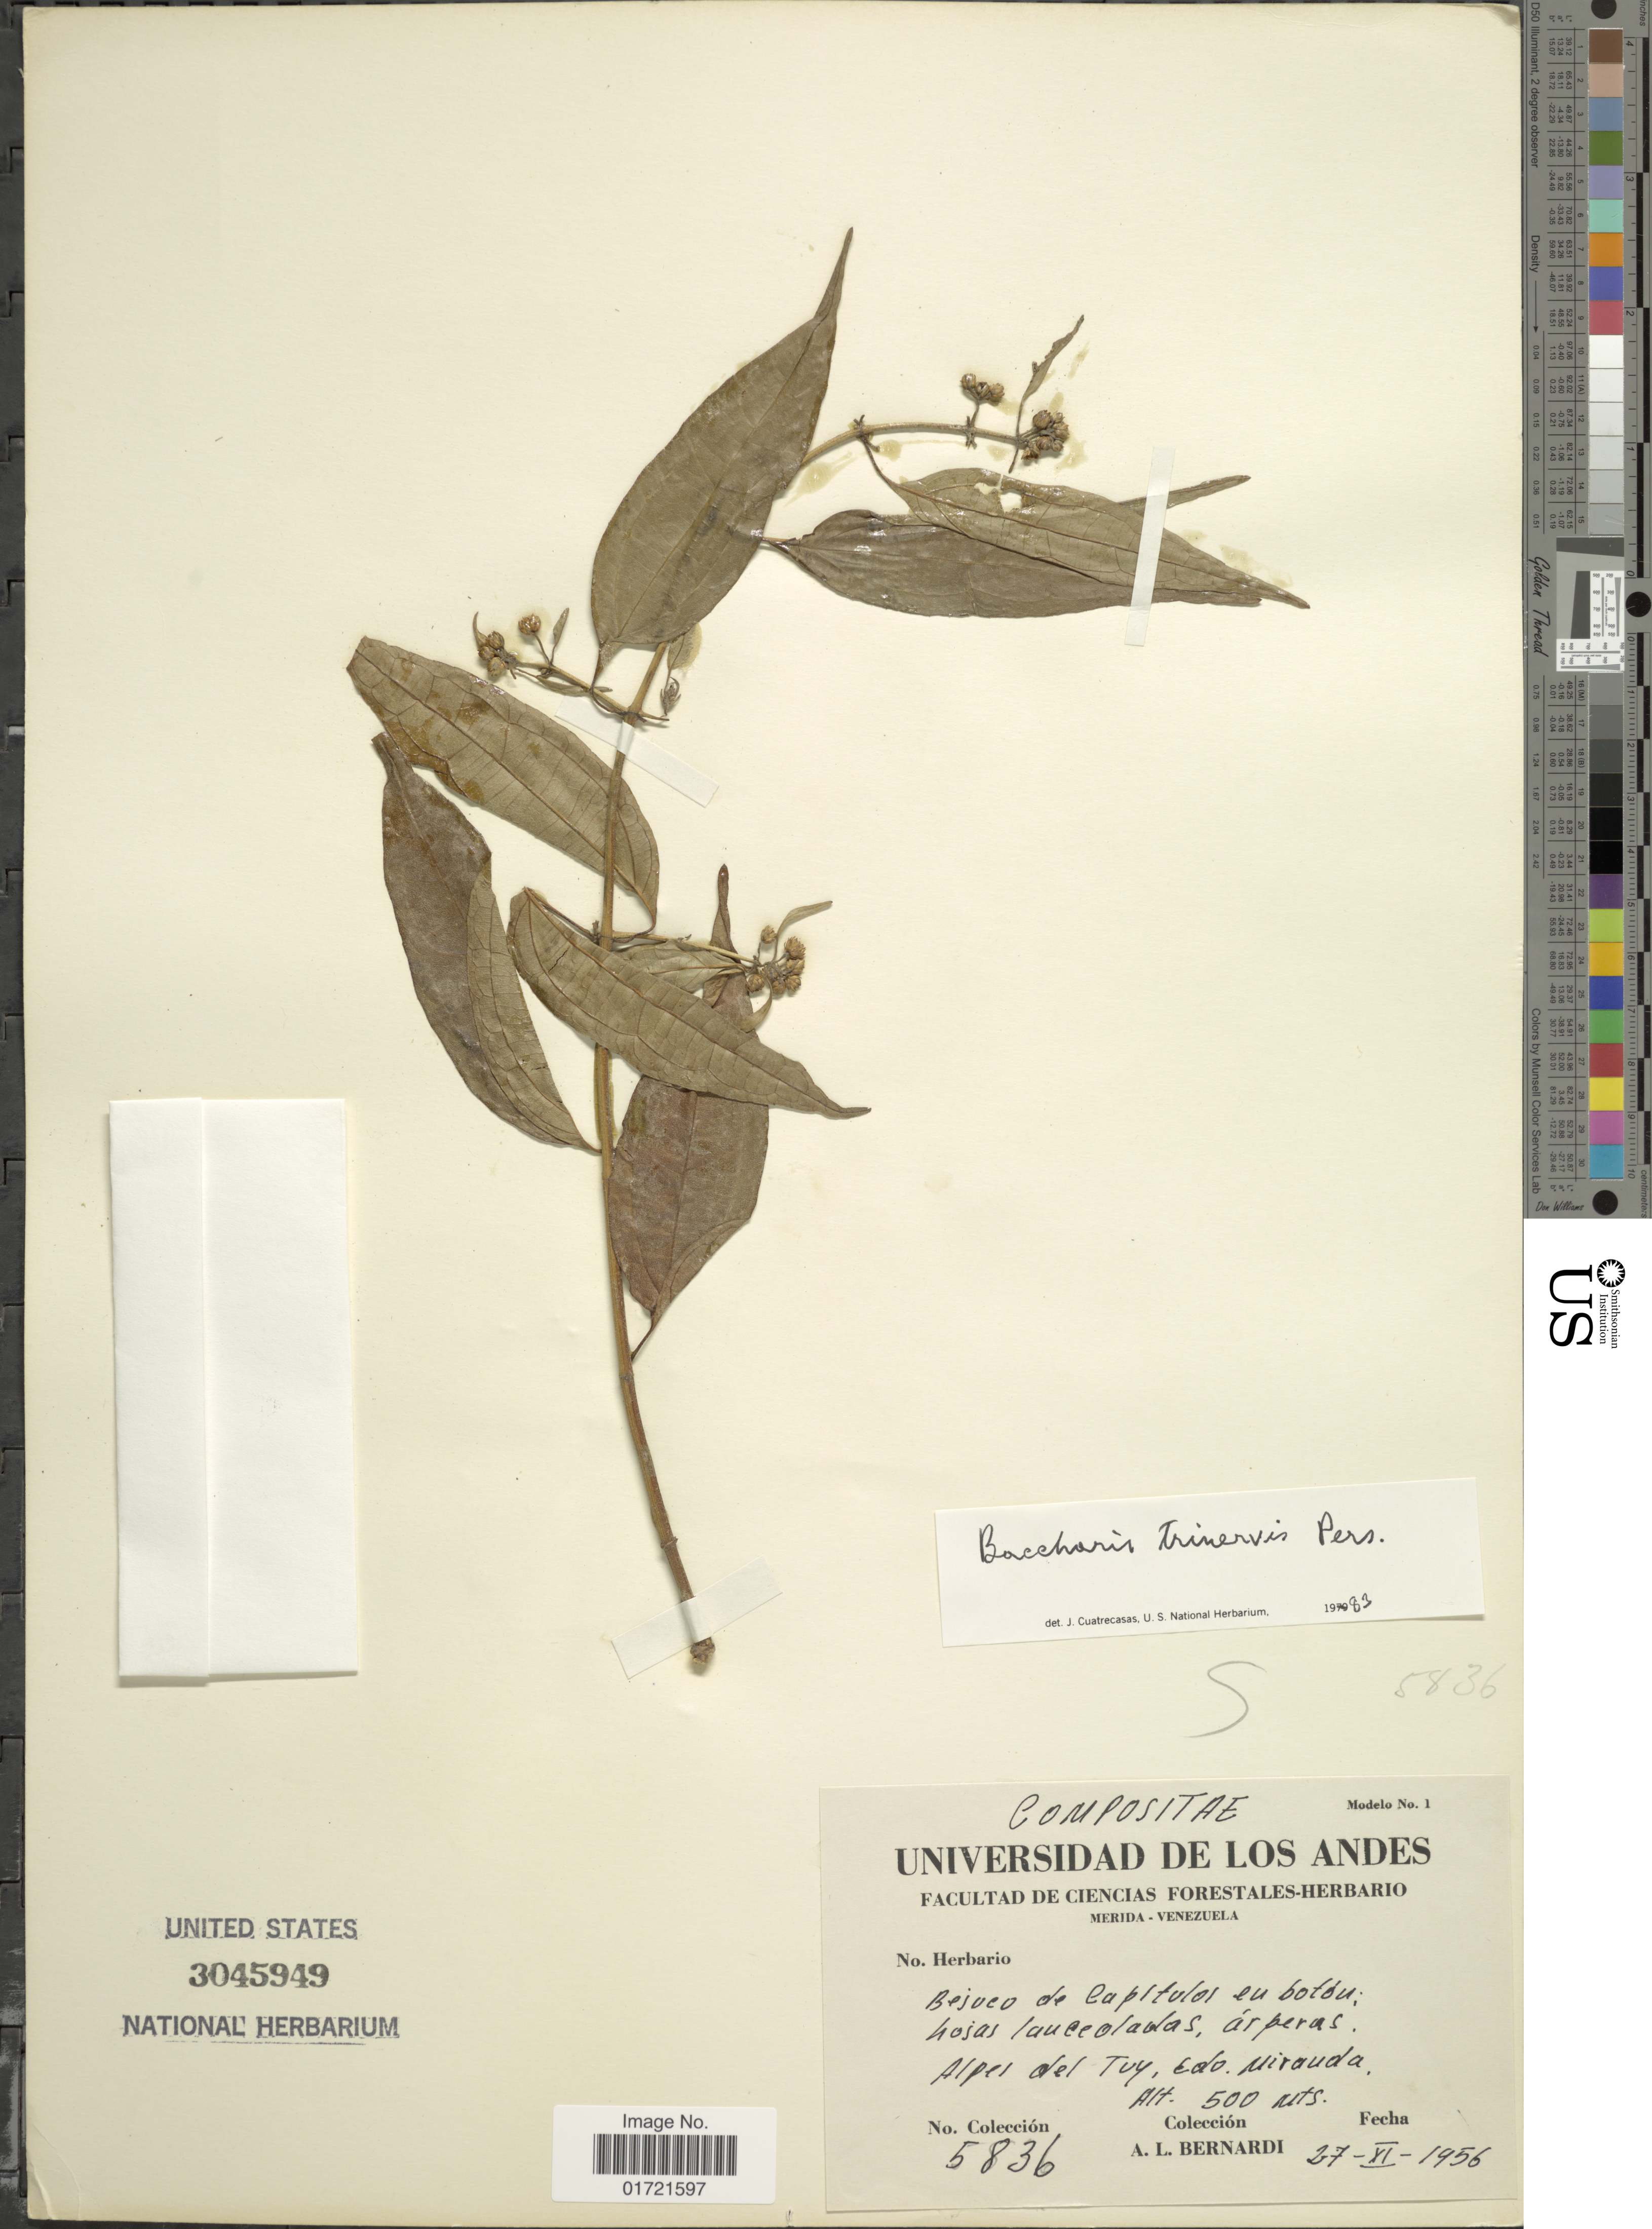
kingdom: Plantae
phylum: Tracheophyta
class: Magnoliopsida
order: Asterales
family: Asteraceae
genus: Baccharis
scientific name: Baccharis trinervis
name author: (Lam.) Pers.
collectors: A. L. Bernardi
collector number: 5836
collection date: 1956-11-27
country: Venezuela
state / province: Miranda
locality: Alpes del Tuy.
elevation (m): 500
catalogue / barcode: US 3045949